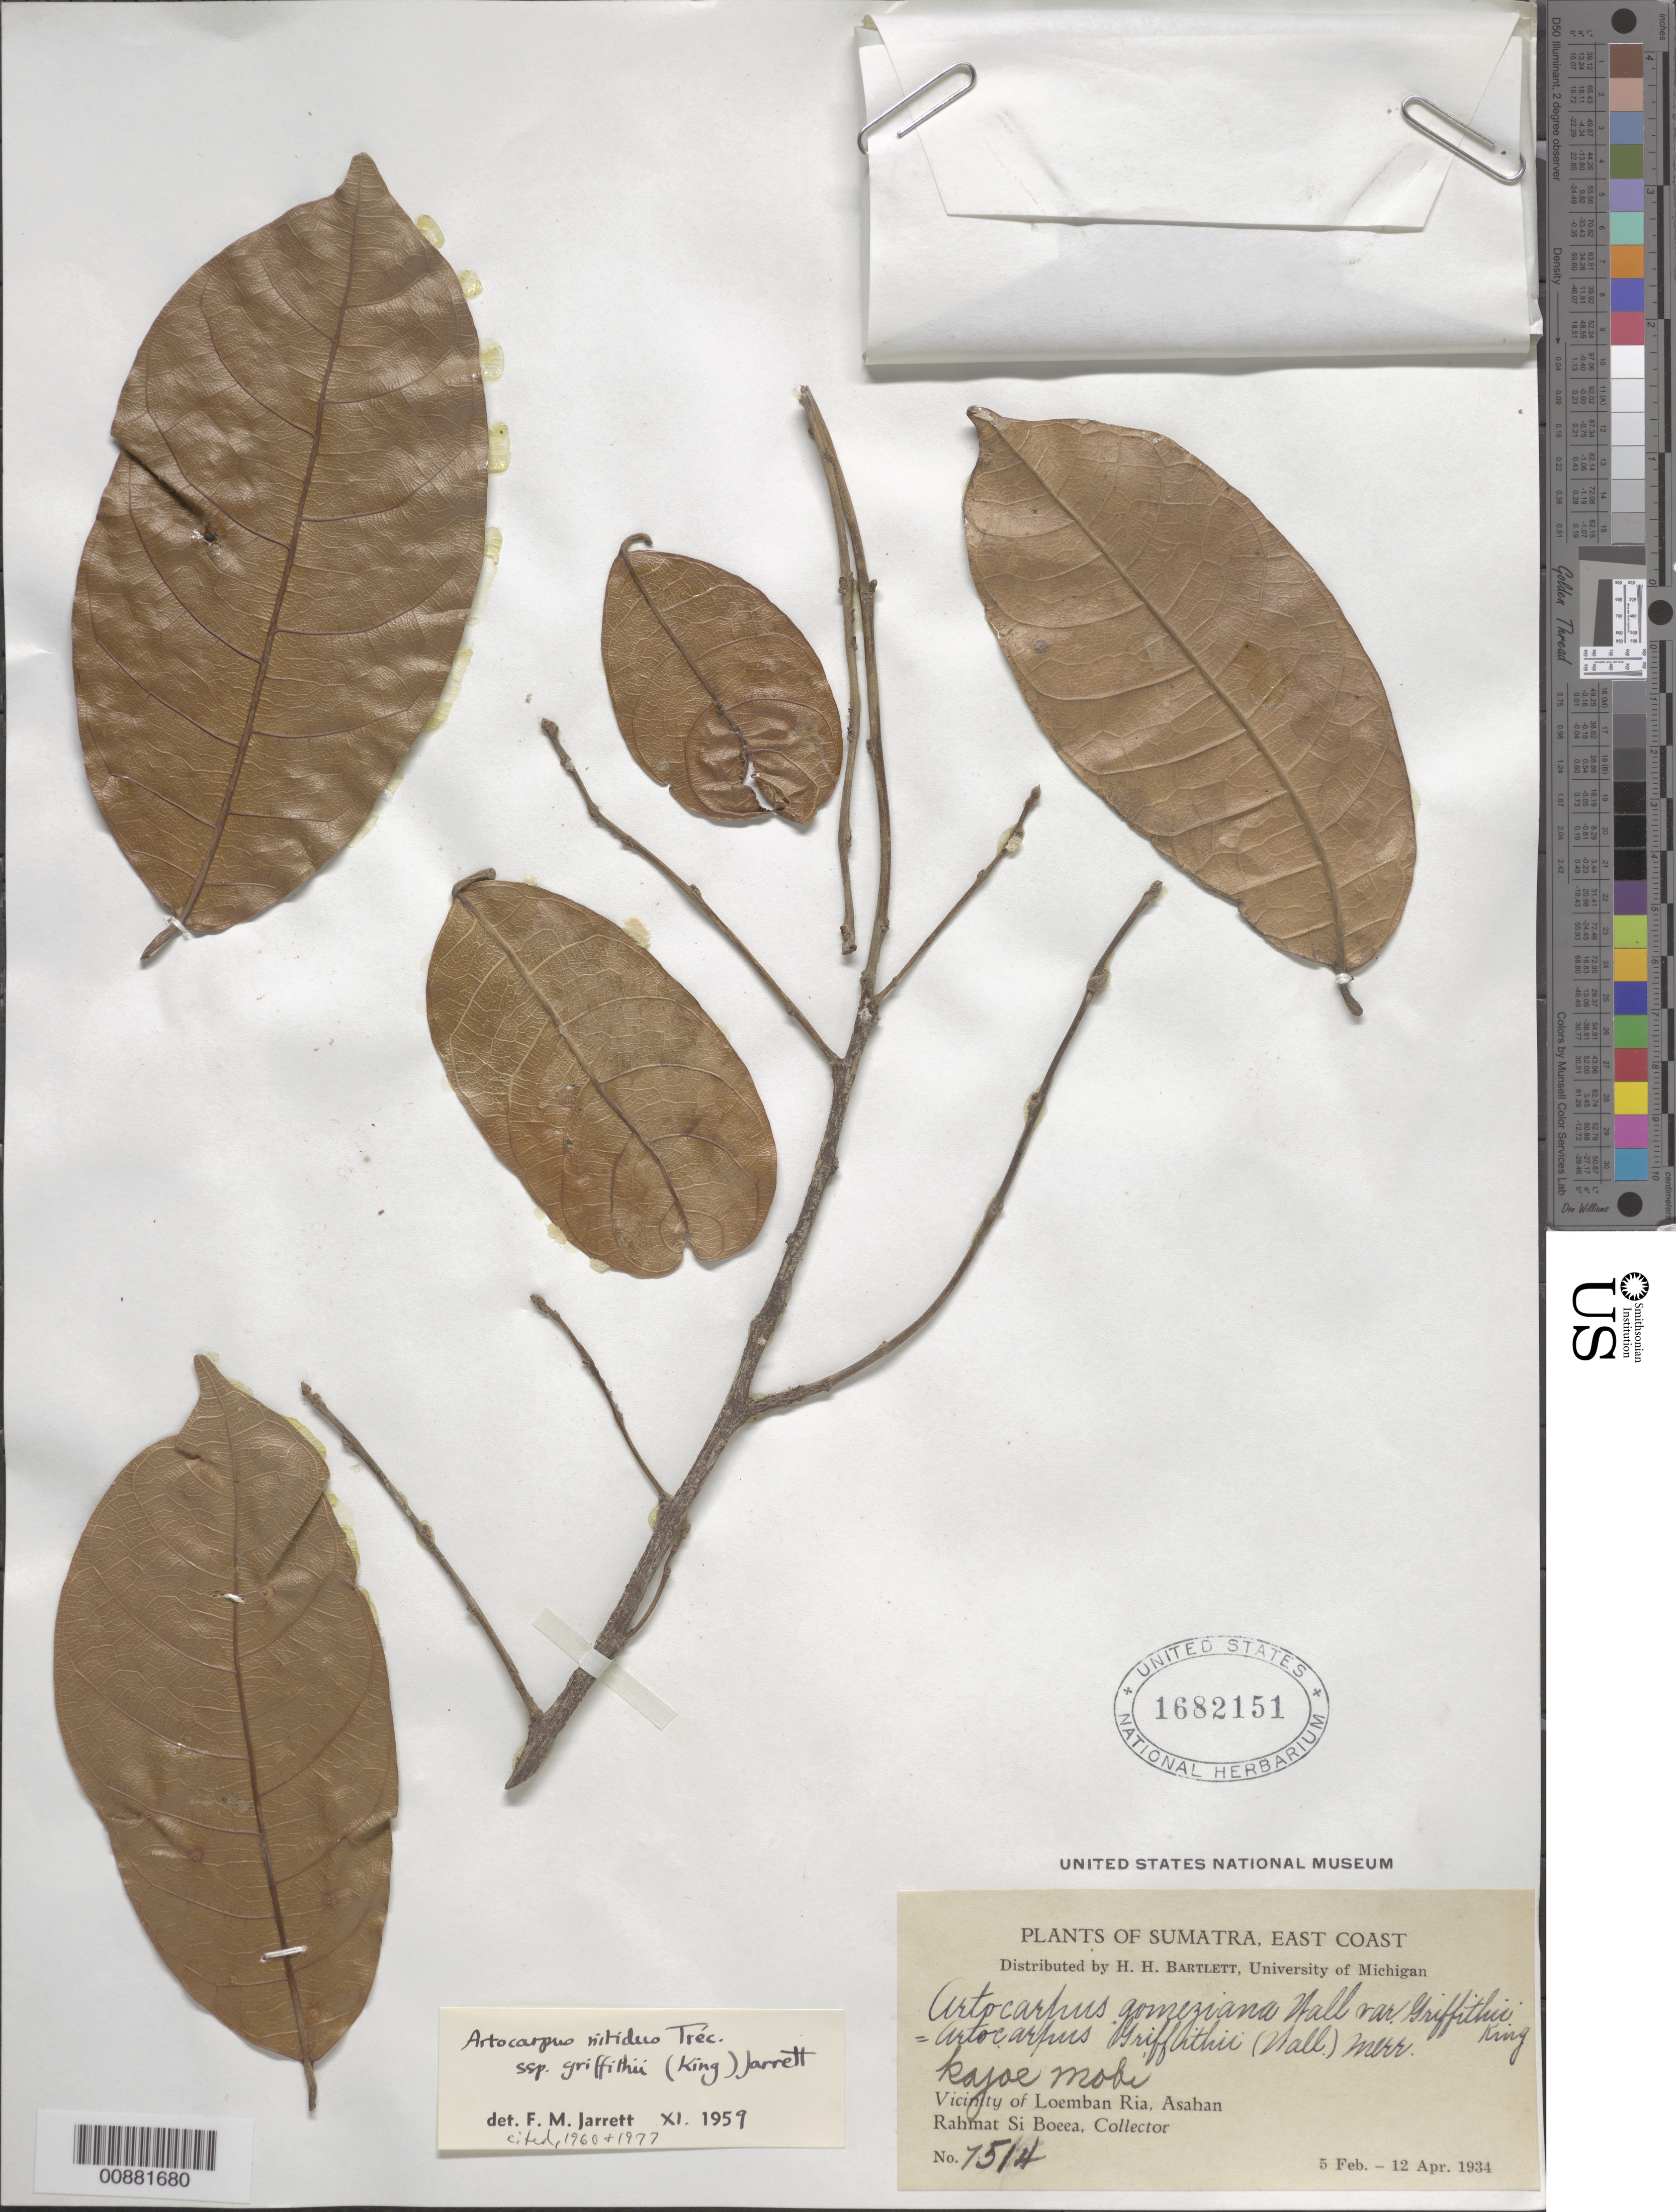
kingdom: Plantae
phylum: Tracheophyta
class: Magnoliopsida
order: Rosales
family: Moraceae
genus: Artocarpus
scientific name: Artocarpus nitidus subsp. griffithii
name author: (King) F.M. Jarrett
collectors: Rahmat Si Boeea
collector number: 7514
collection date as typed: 05 Feb 1934 to 12 Apr 1934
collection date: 1934-02-05/1934-04-12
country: Indonesia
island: Sumatra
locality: E Coast, vicinity of Loemban Ria, Asahan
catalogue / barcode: US 1682151